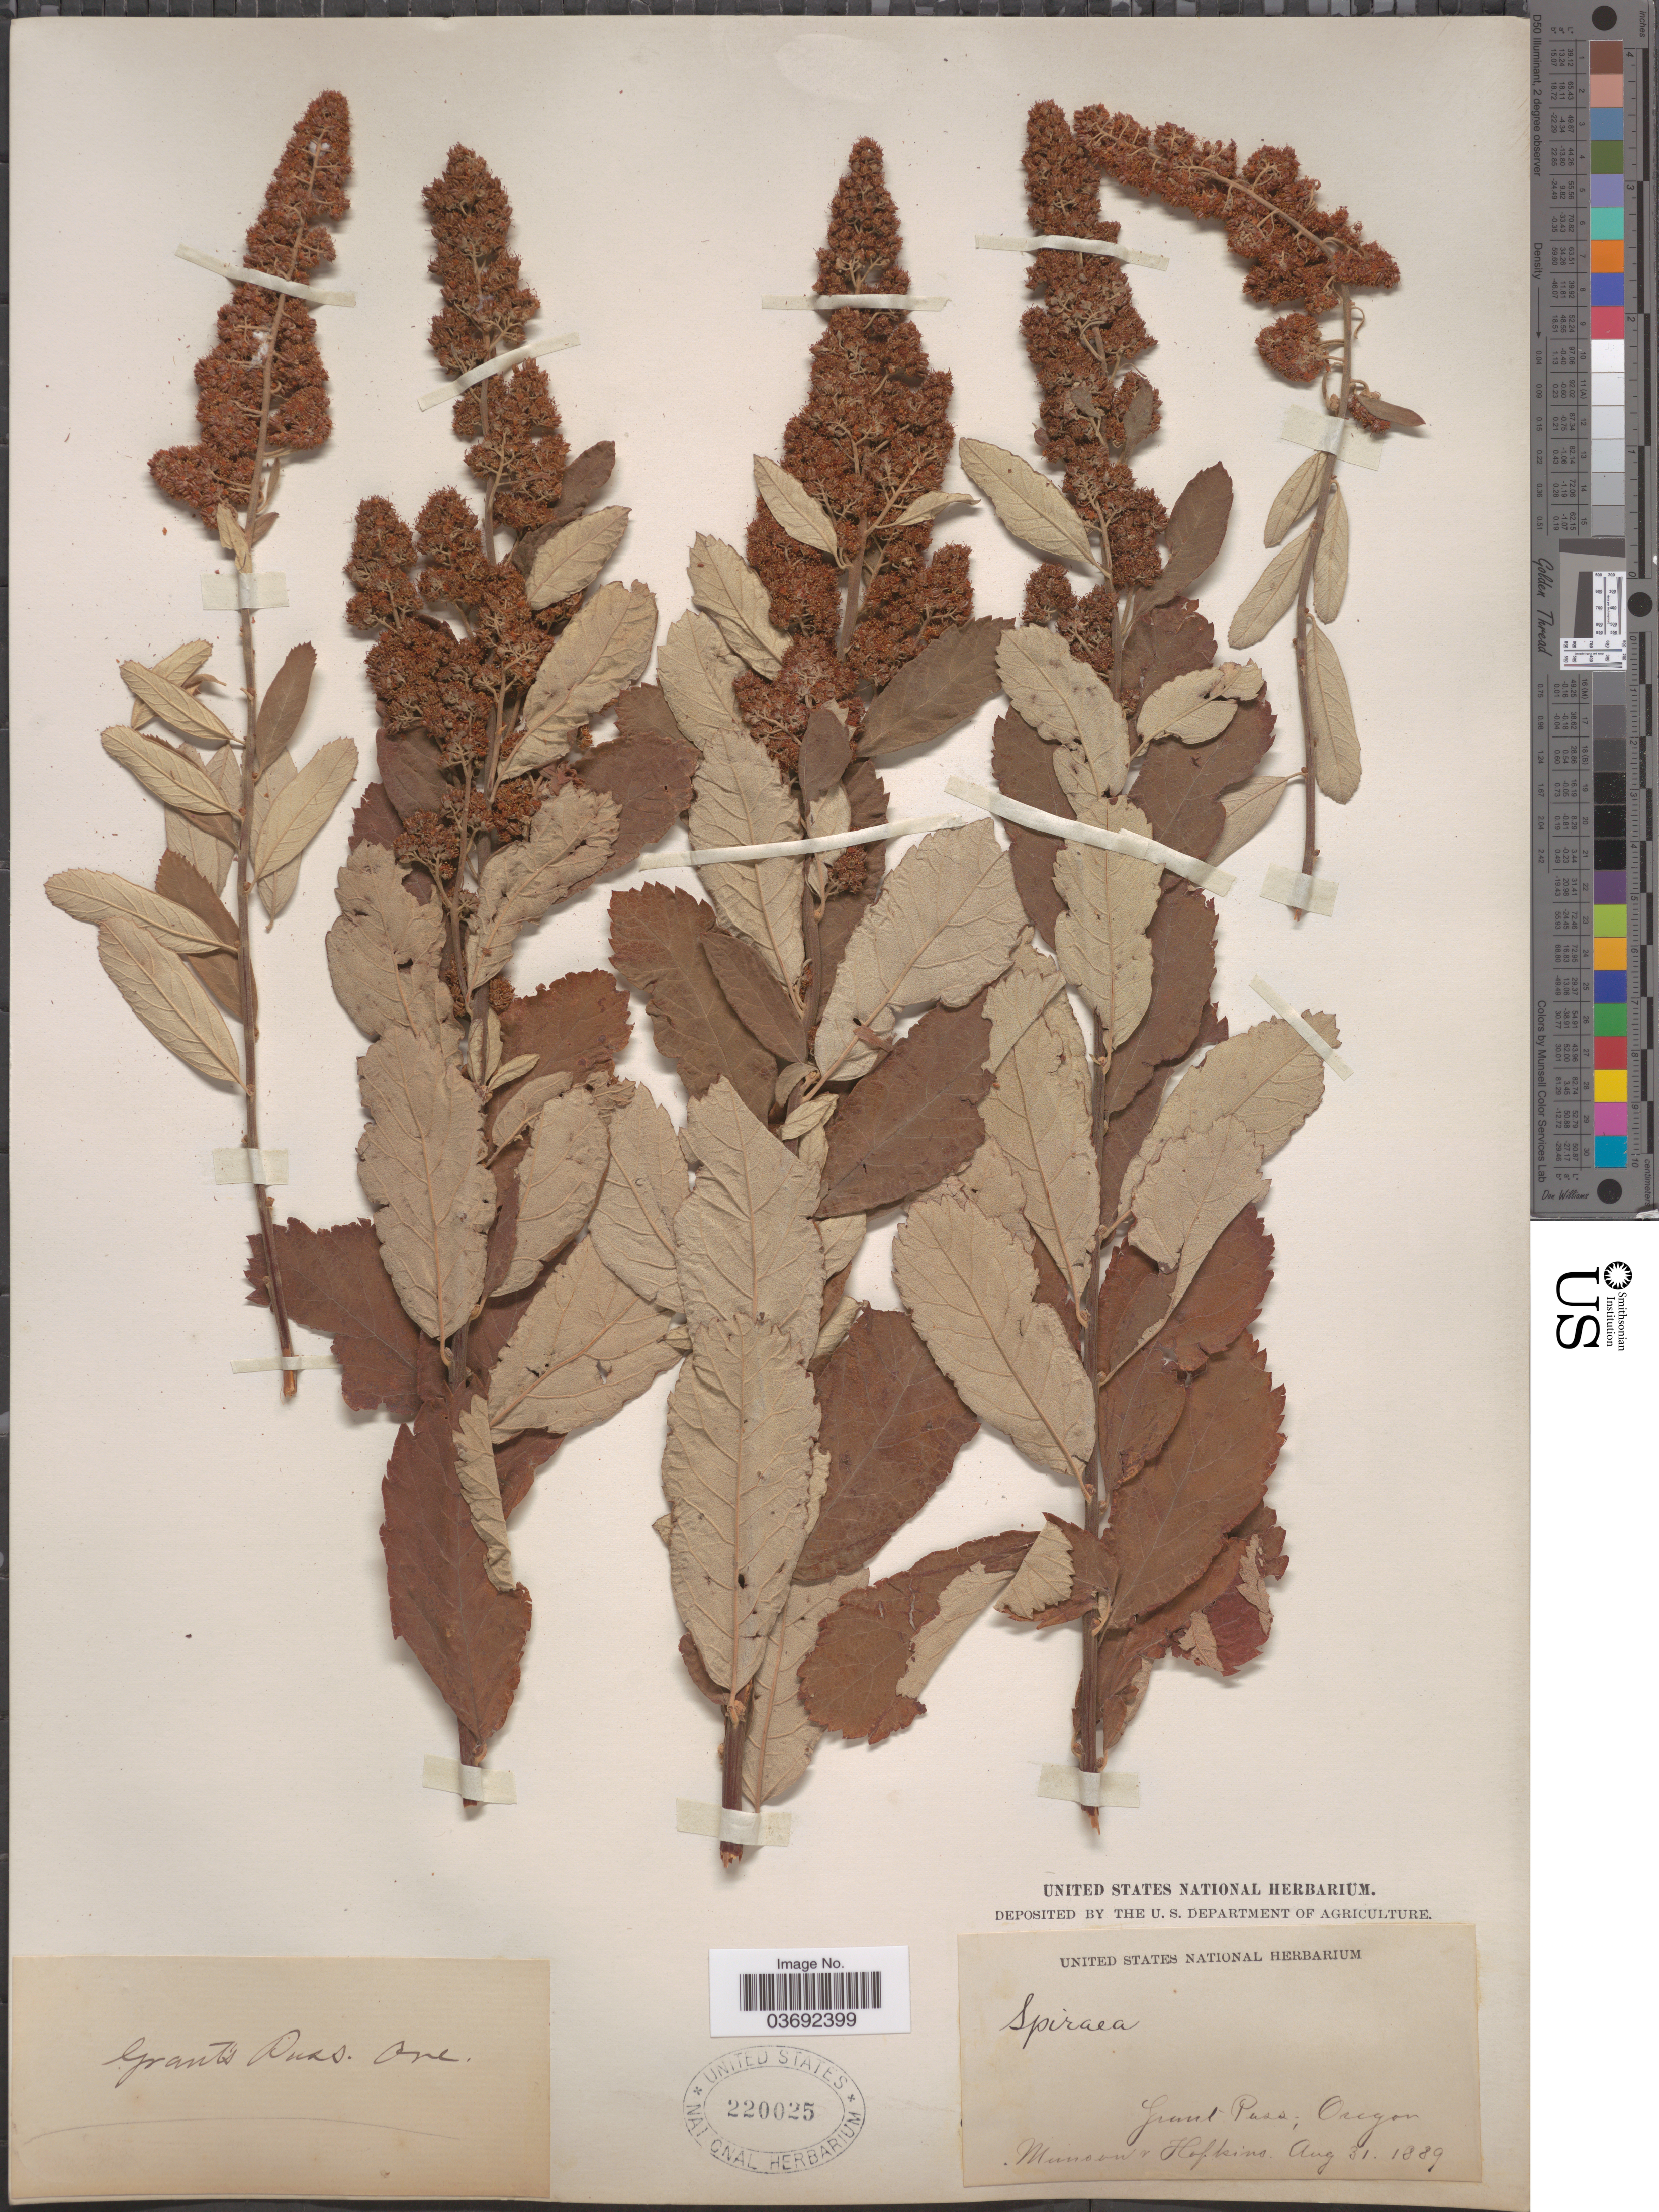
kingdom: Plantae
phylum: Tracheophyta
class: Magnoliopsida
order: Rosales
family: Rosaceae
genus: Spiraea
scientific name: Spiraea douglasii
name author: Hook.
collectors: M. Hopkins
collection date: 1889-08-31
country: United States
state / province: Oregon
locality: Grant Pass.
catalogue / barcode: US 220025